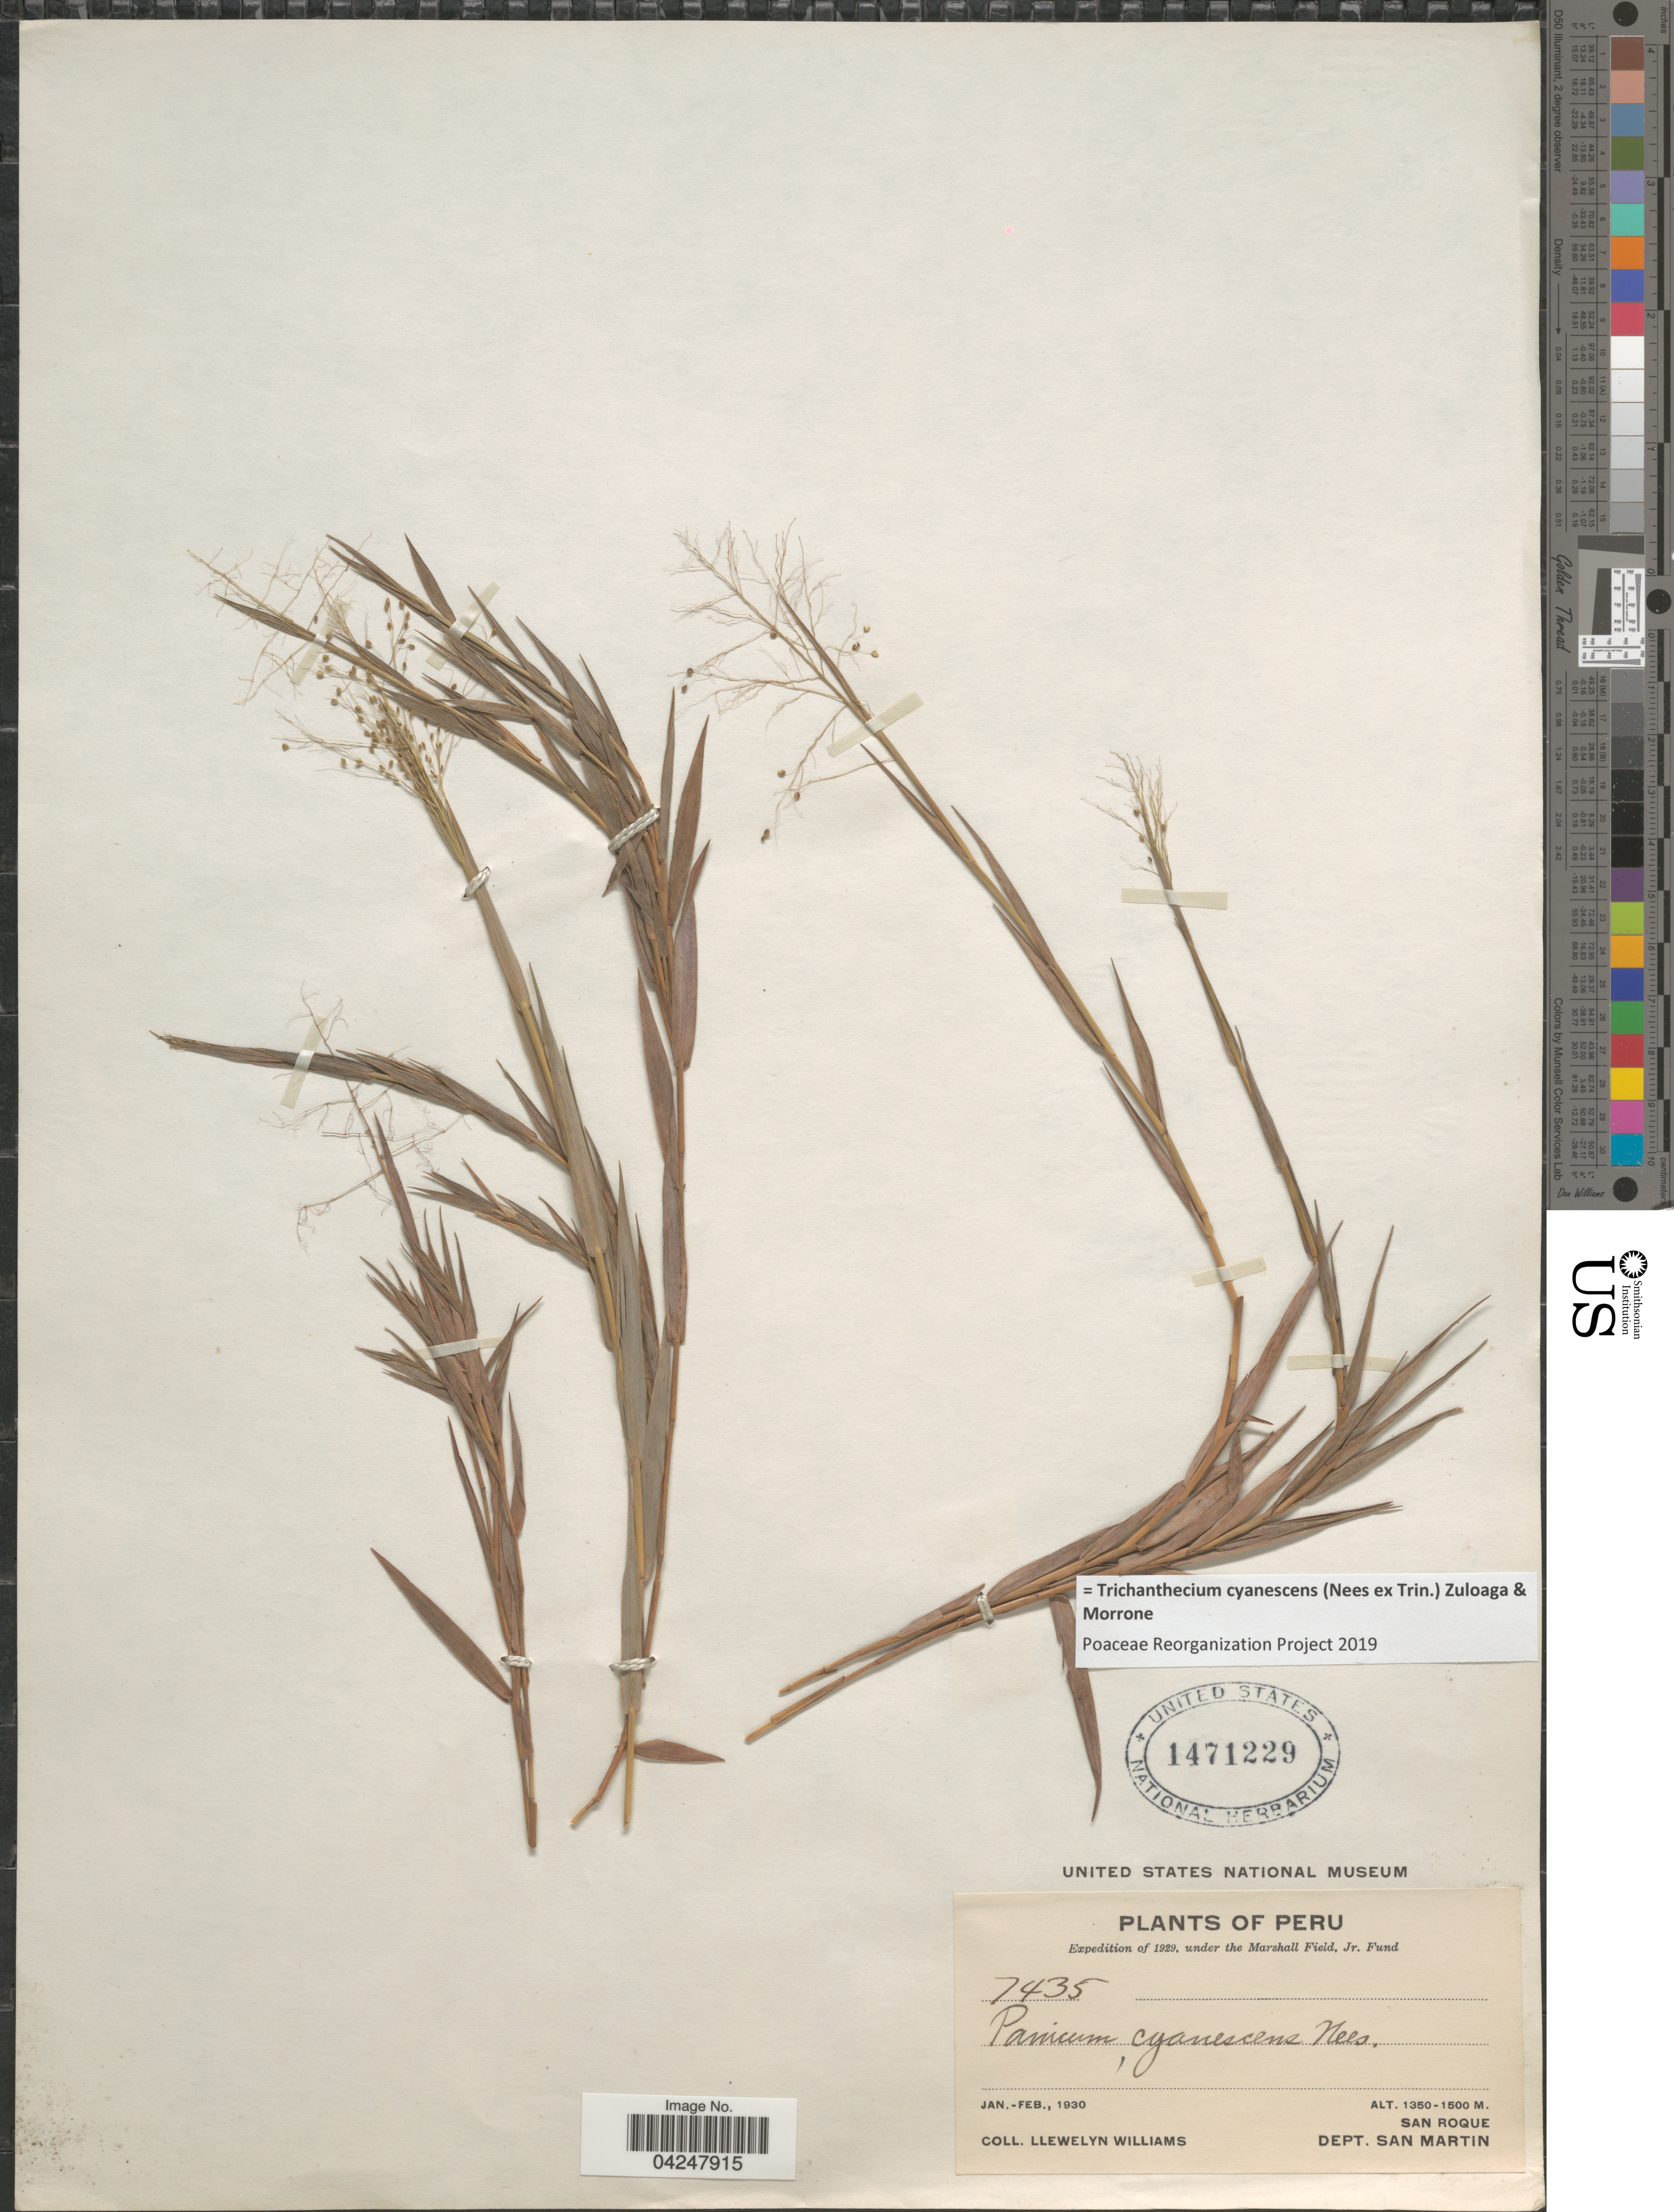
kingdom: Plantae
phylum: Tracheophyta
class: Liliopsida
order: Poales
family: Poaceae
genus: Trichanthecium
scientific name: Trichanthecium cyanescens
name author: (Nees ex Trin.) Zuloaga & Morrone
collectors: Ll. Williams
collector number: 7435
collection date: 1930-01/1930-02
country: Peru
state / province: San Martín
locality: Expedition of 1929. San Roque. Dept. San Martin.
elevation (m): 1350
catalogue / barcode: US 1471229